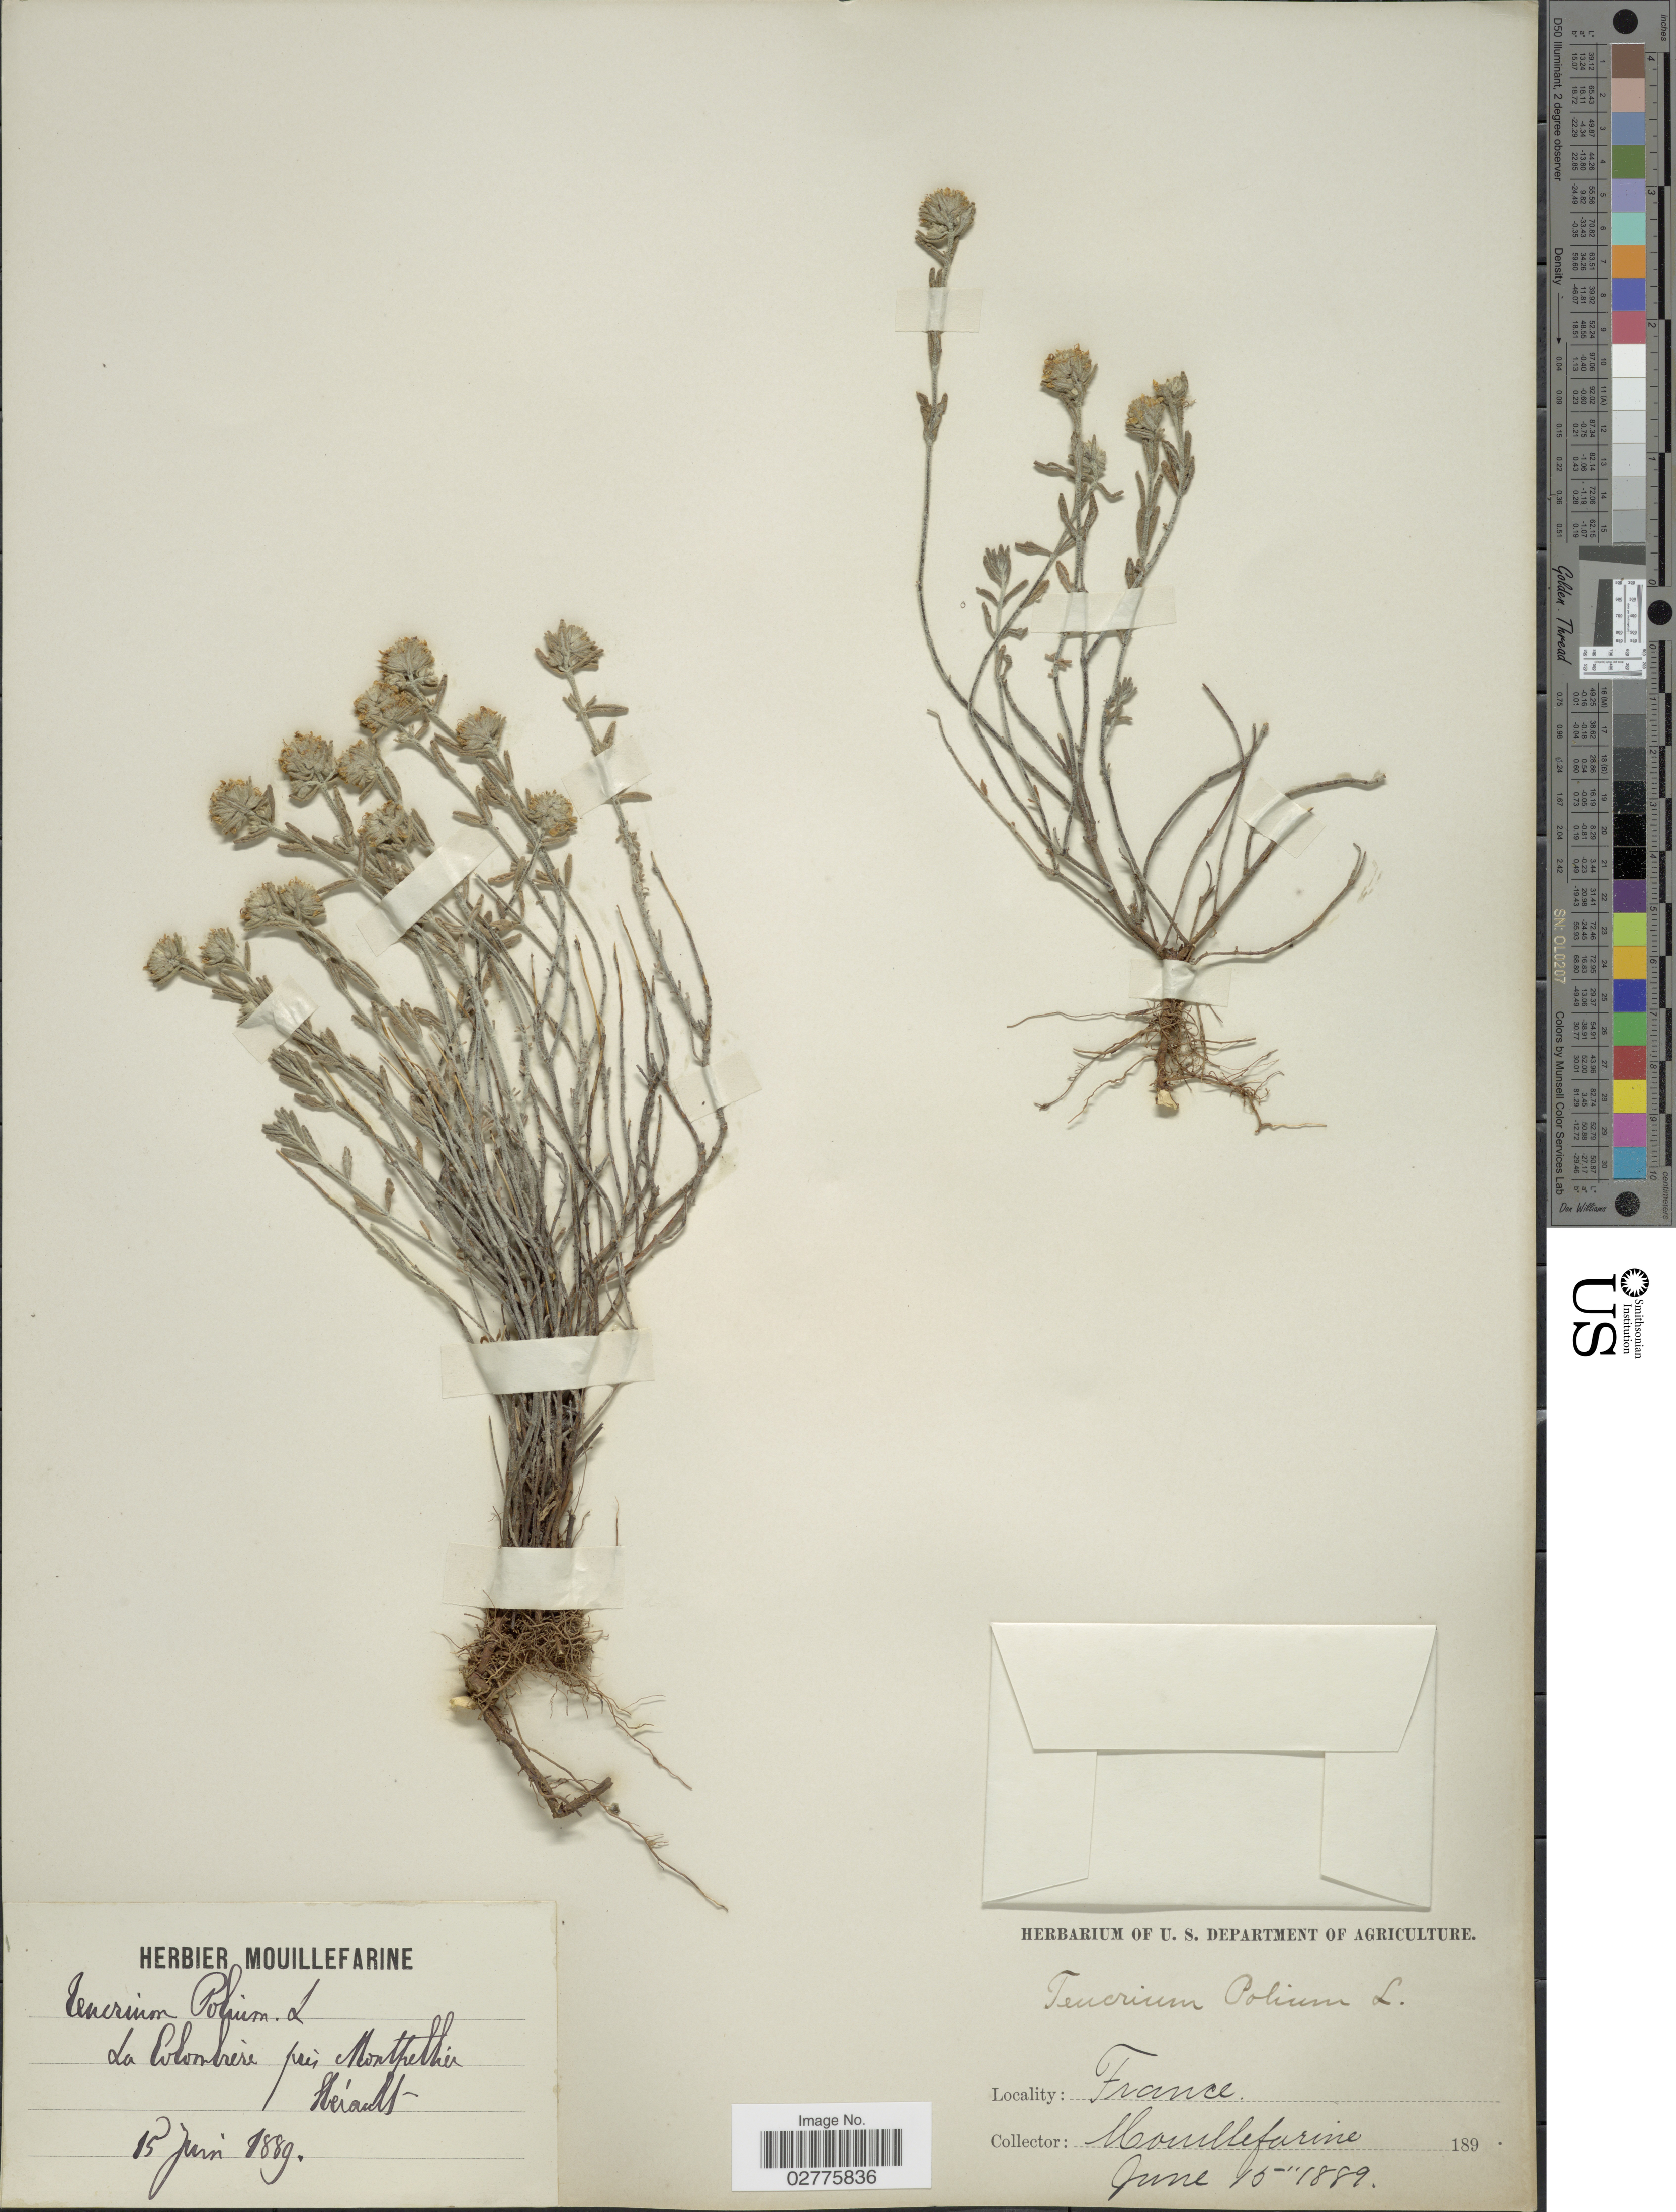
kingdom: Plantae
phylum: Tracheophyta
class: Magnoliopsida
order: Lamiales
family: Lamiaceae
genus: Teucrium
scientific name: Teucrium polium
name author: L.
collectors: A. Mouillefarine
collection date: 1889-06-15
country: France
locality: La Colombrére prés Montpellier Hérault.